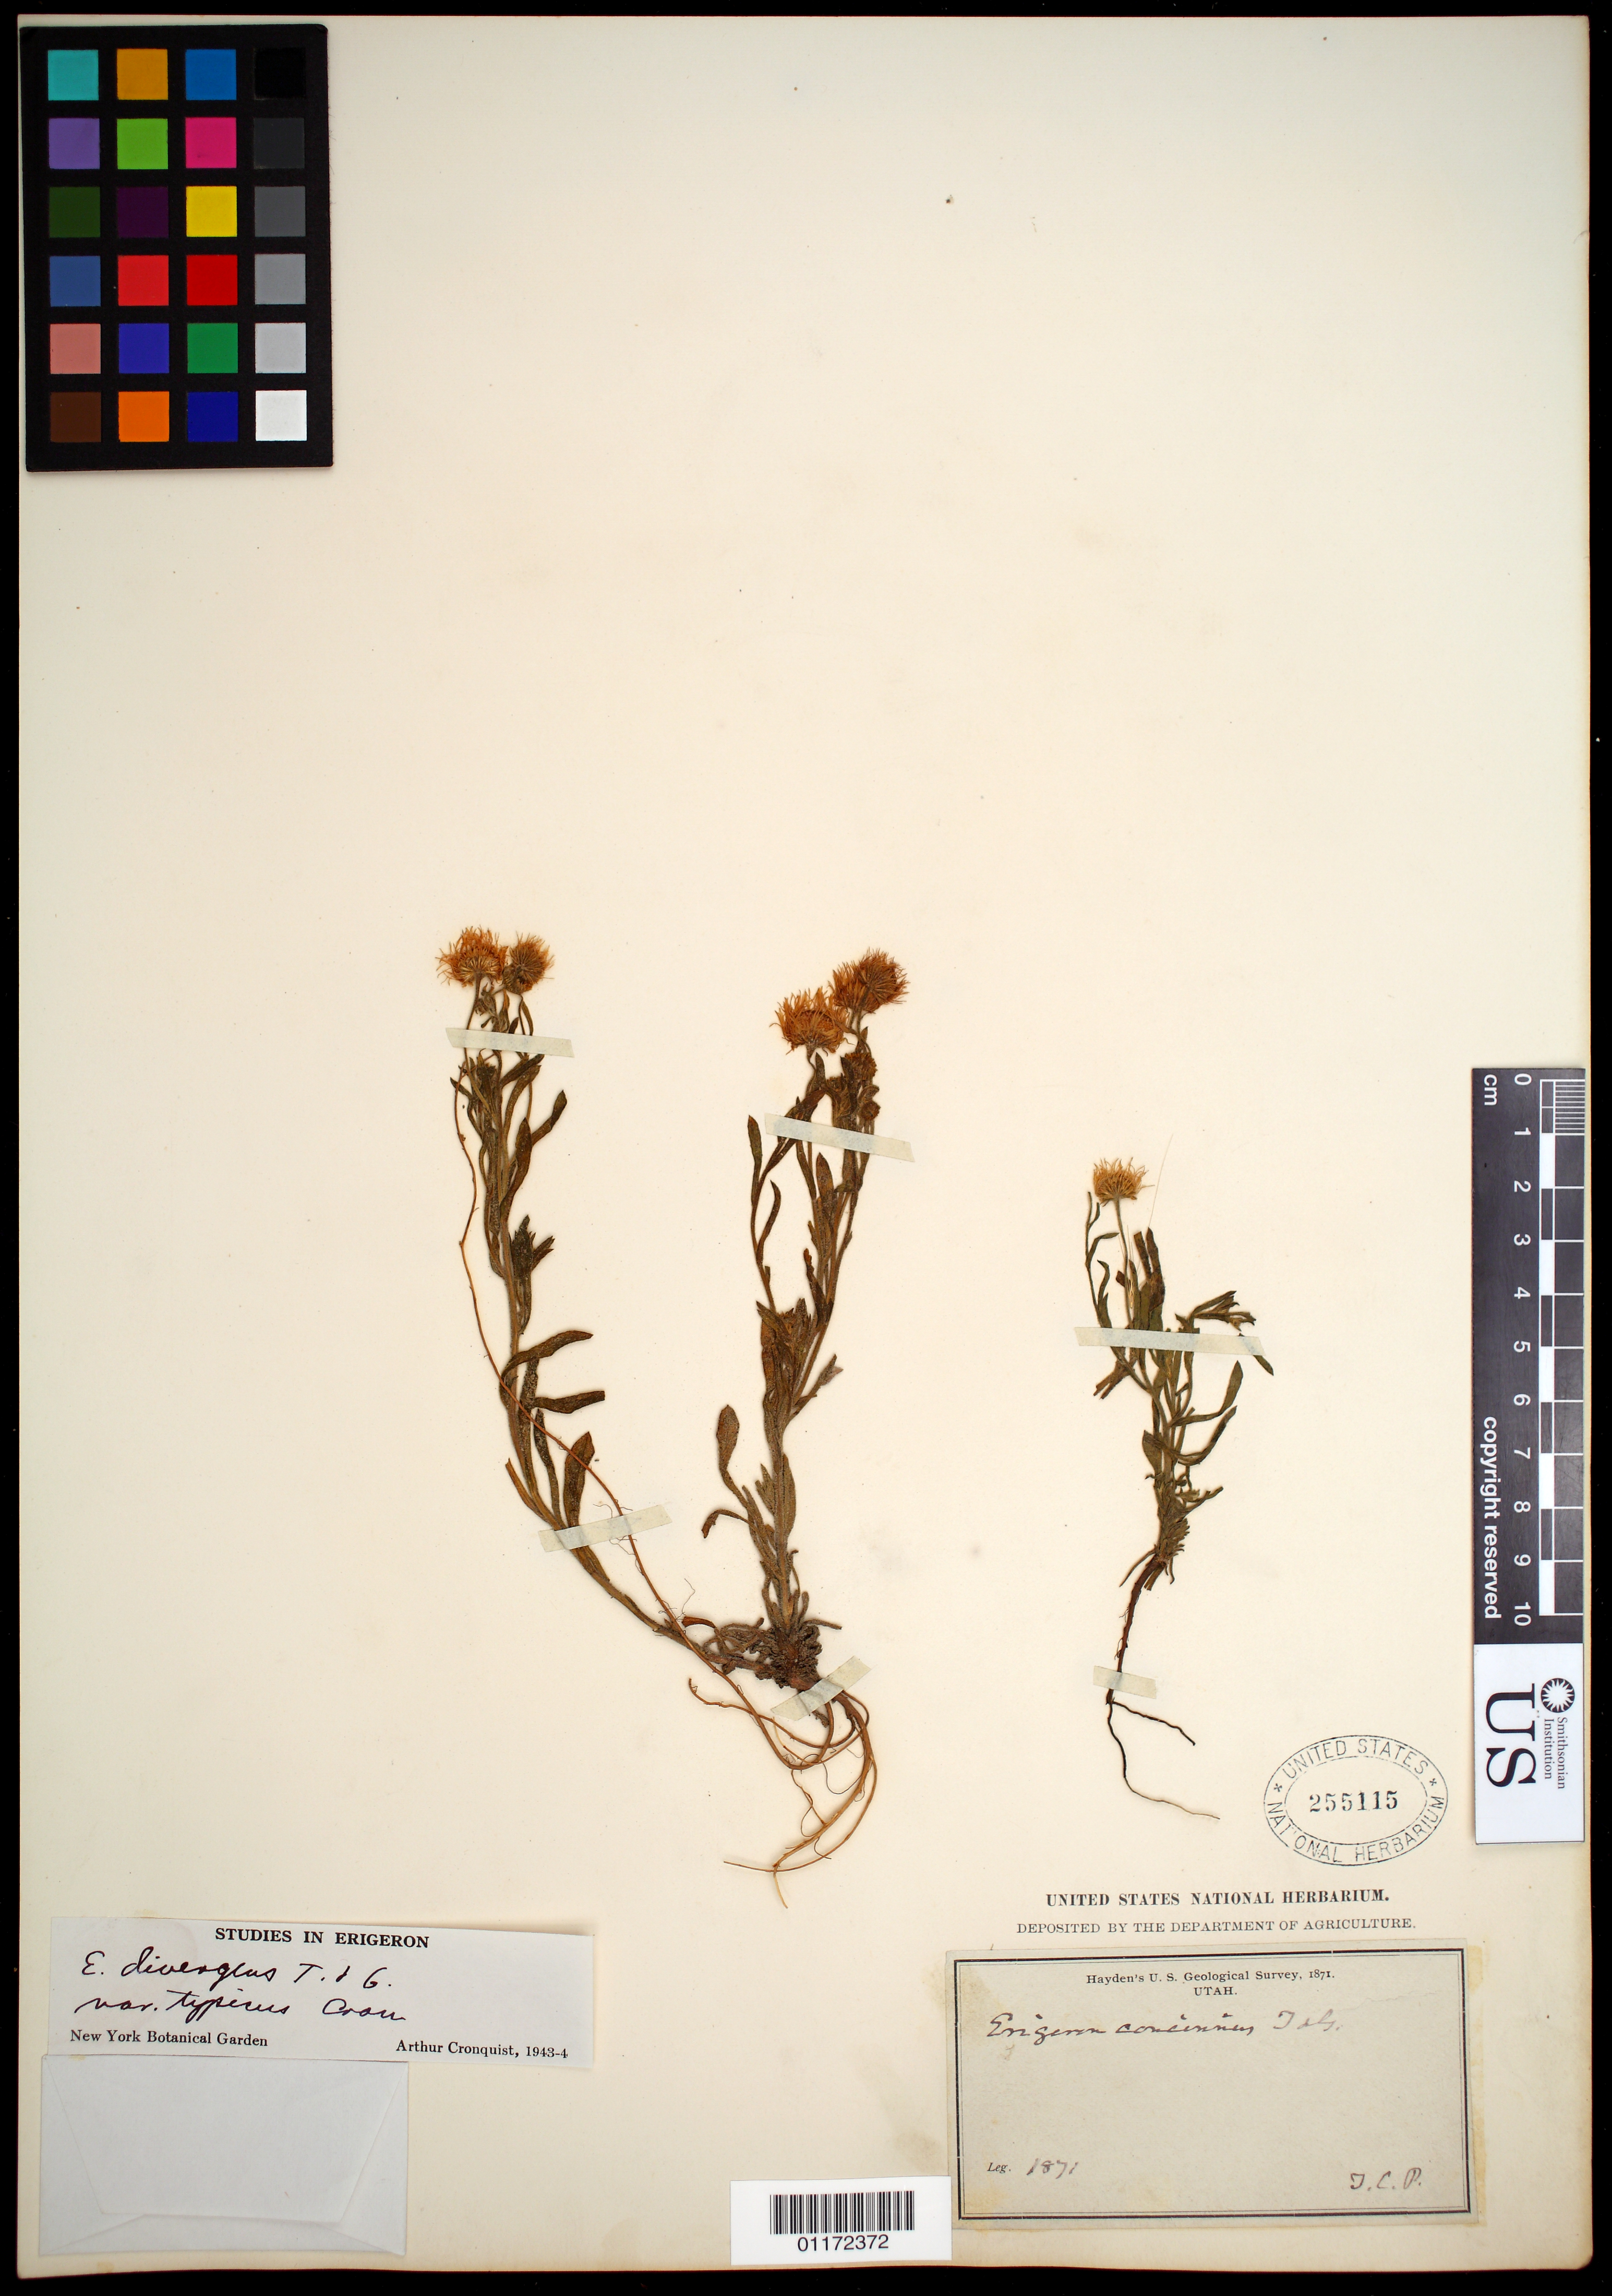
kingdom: Plantae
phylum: Tracheophyta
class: Magnoliopsida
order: Asterales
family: Asteraceae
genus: Erigeron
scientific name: Erigeron divergens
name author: Torr. & A. Gray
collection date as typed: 1871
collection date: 1871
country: United States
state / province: Utah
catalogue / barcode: US 255115